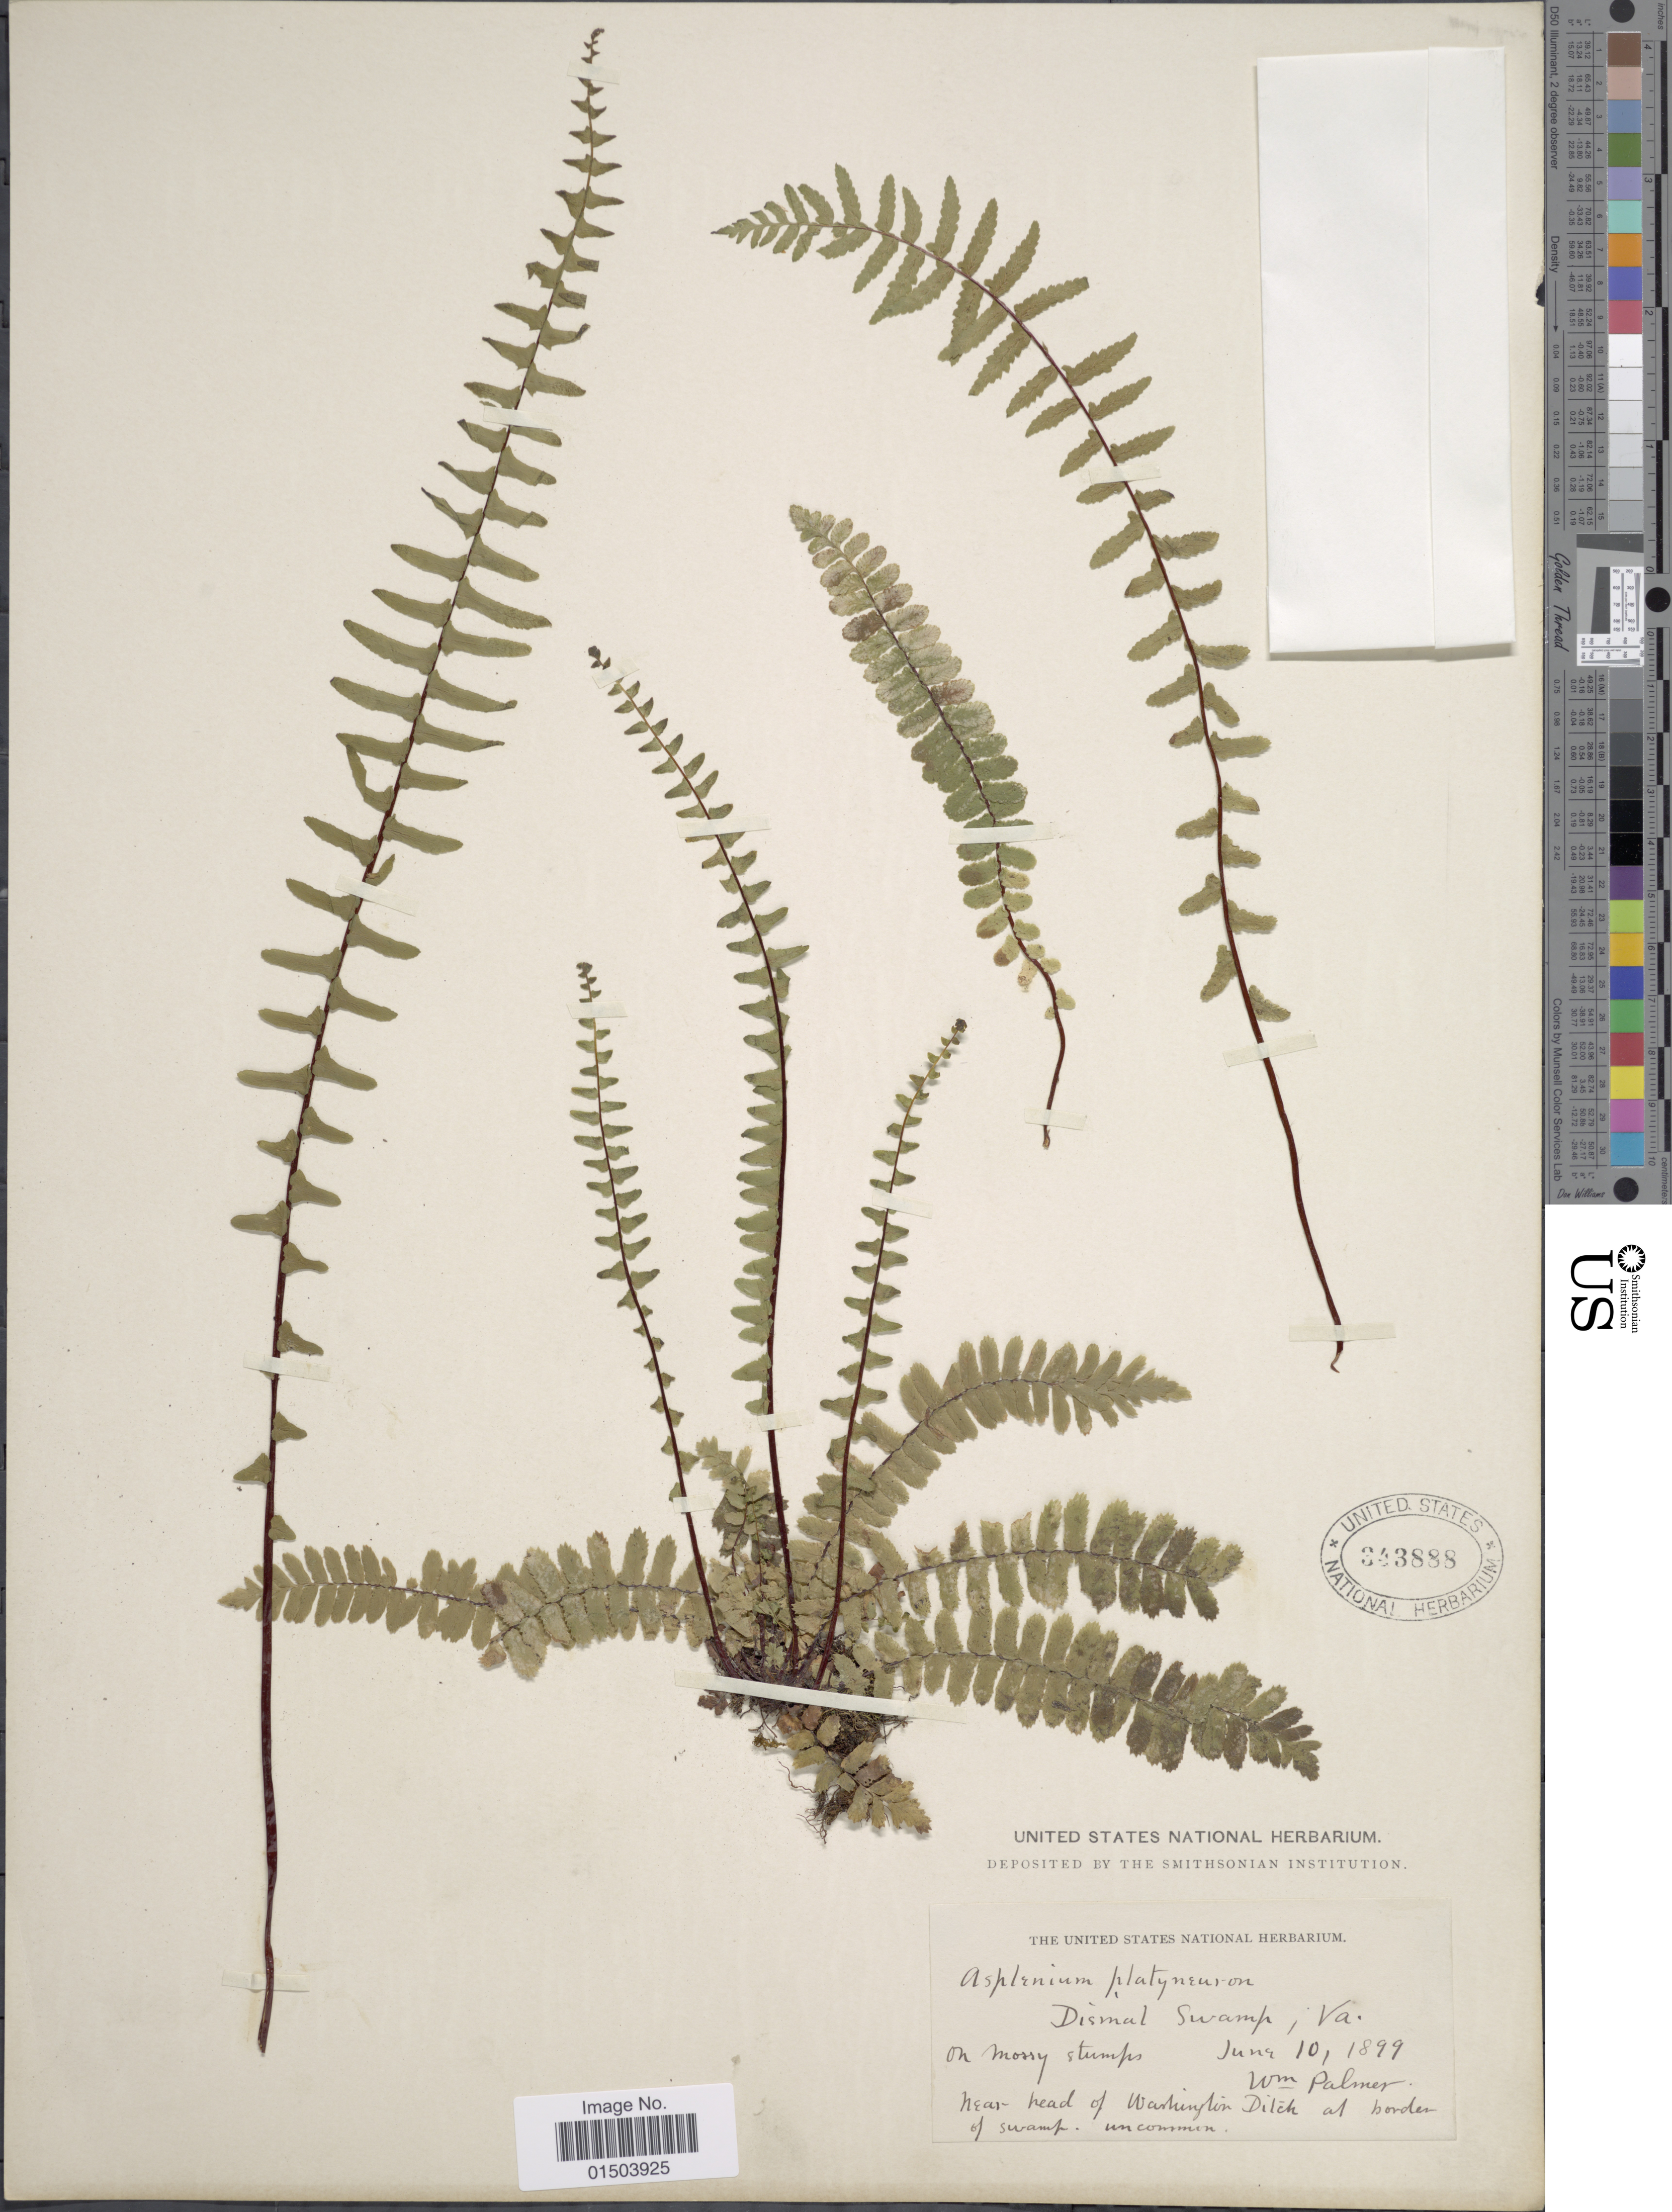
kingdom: Plantae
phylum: Tracheophyta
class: Polypodiopsida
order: Polypodiales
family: Aspleniaceae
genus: Asplenium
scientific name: Asplenium platyneuron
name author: (L.) Britton, Stearns & Poggenb.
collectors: W. Palmer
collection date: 1899-06-10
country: United States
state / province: Virginia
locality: Dismal Swamp, Va. Near head of Washington Ditch at border of swamp.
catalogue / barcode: US 343888